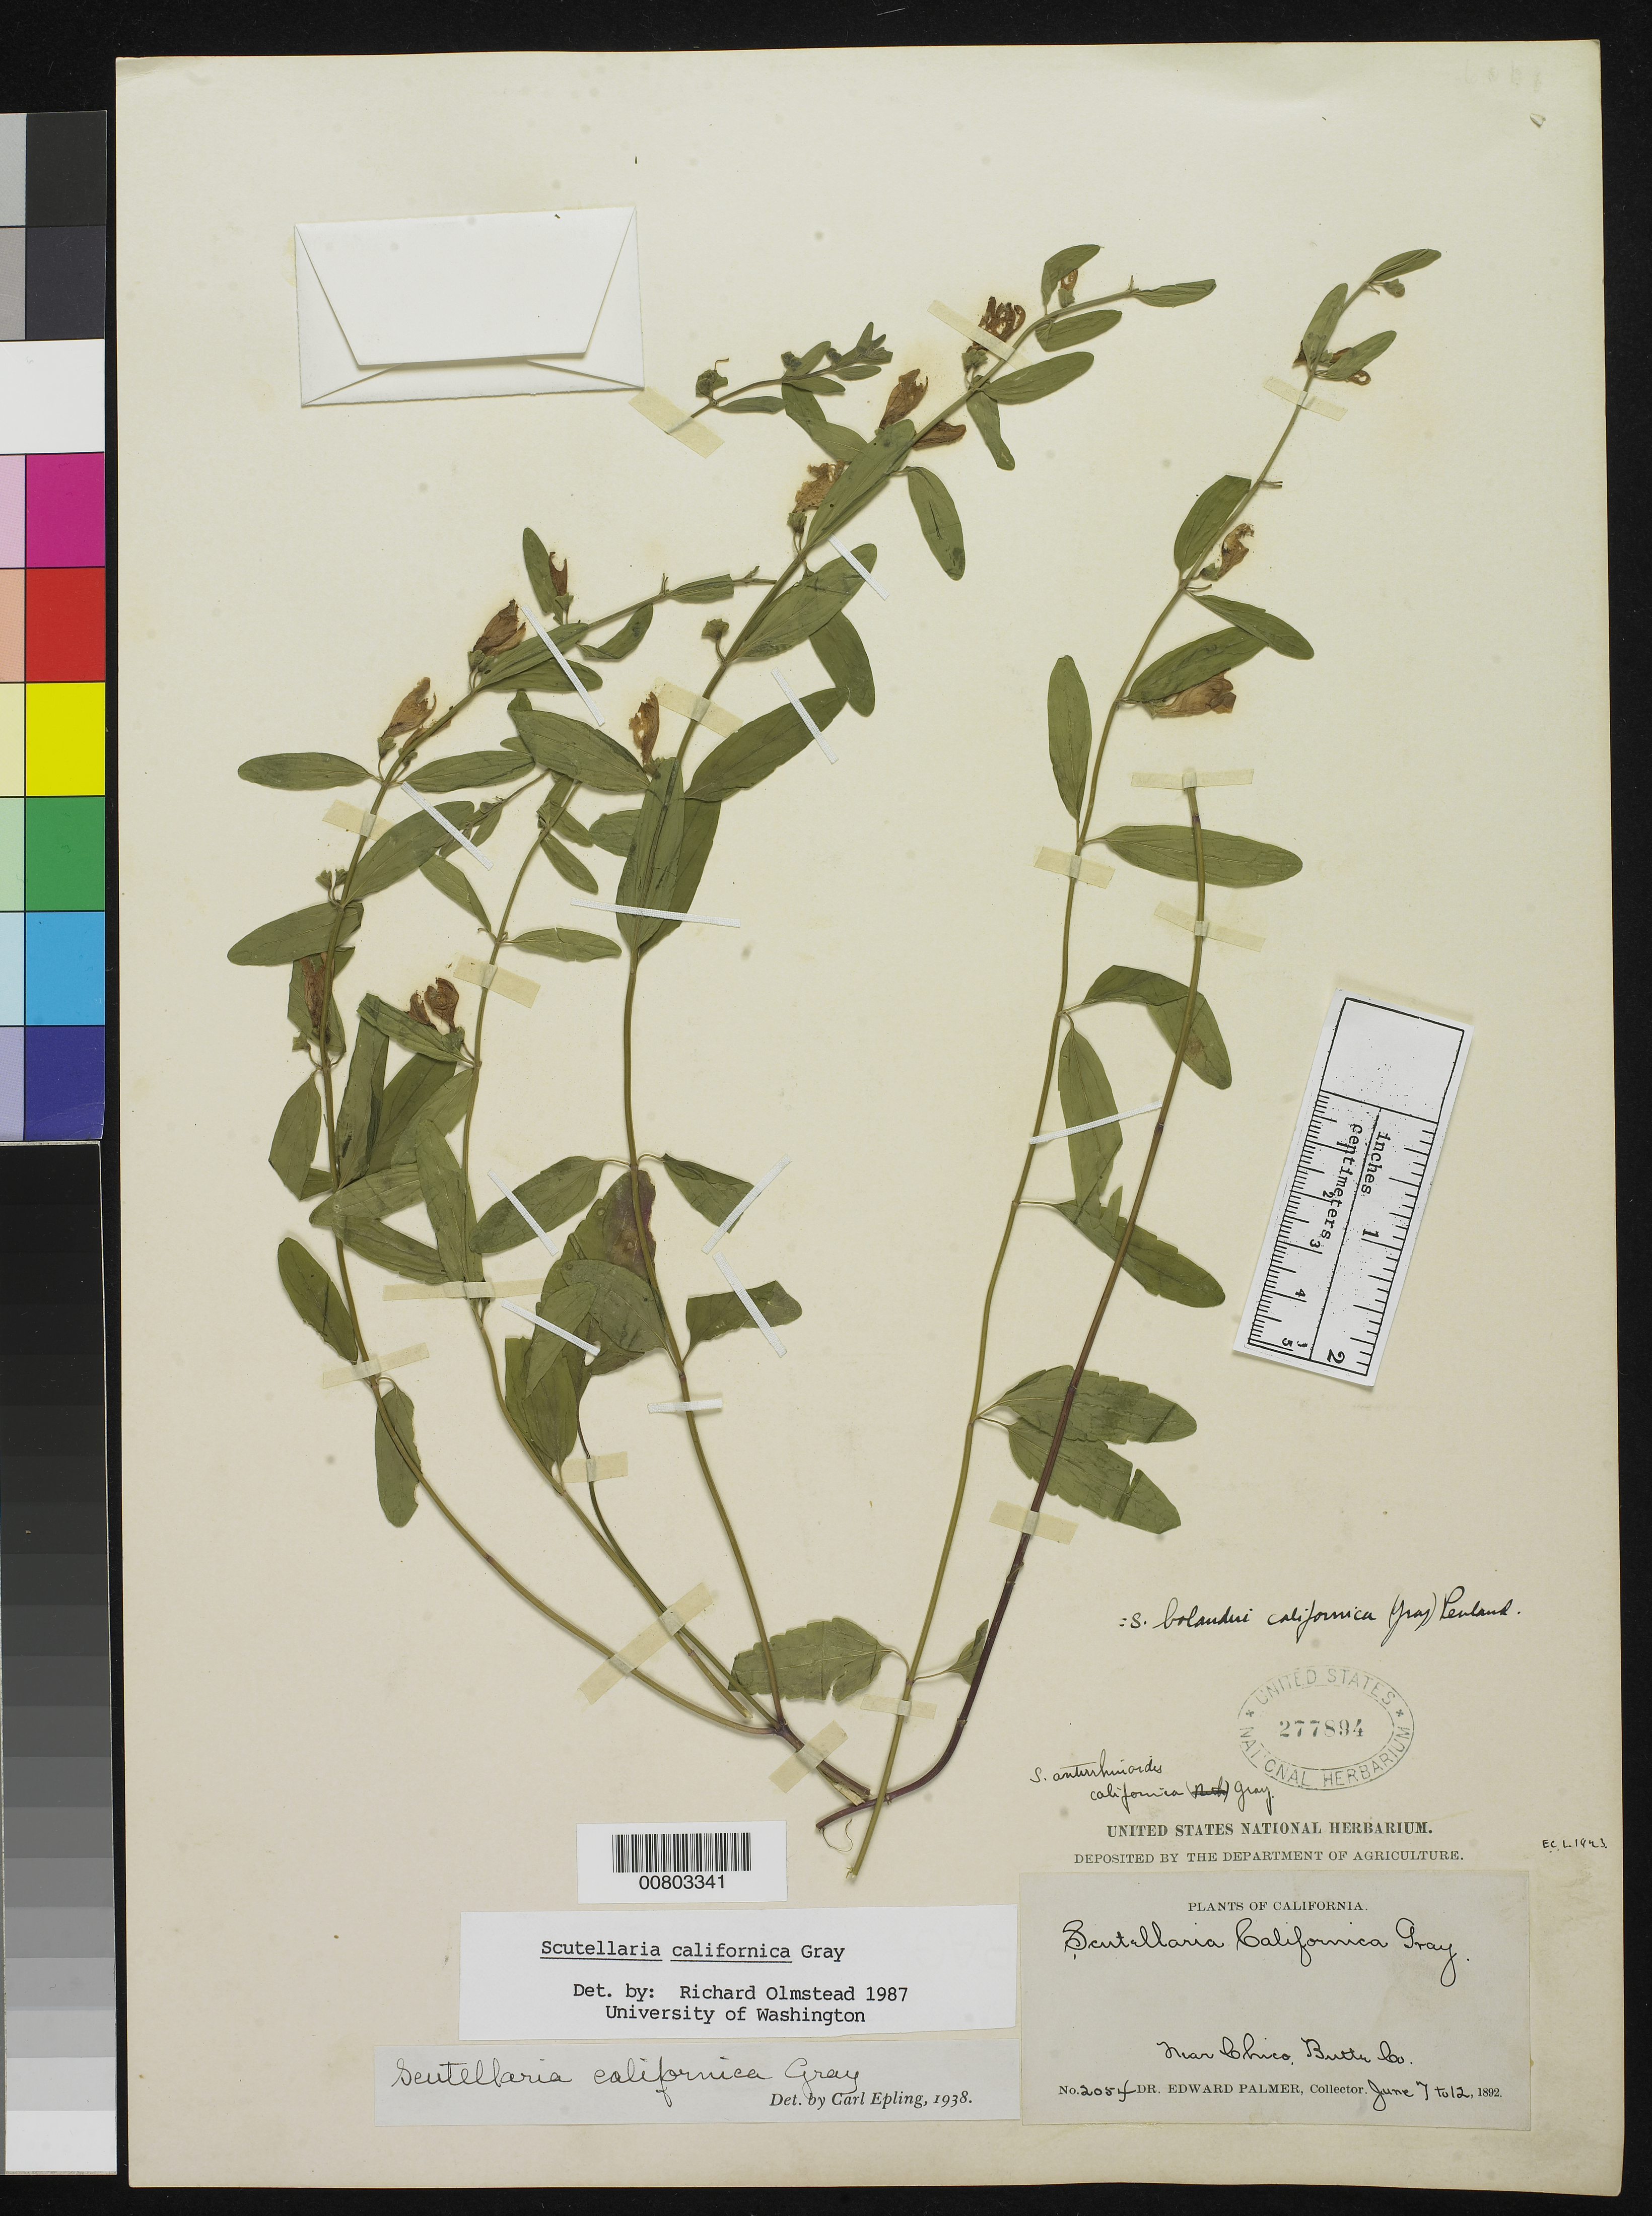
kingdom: Plantae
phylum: Tracheophyta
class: Magnoliopsida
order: Lamiales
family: Lamiaceae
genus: Scutellaria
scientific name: Scutellaria californica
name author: A. Gray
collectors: E. Palmer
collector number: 2054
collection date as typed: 07 Jun 1892 to 12 Jun 1892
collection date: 1892-06-07/1892-06-12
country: United States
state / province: California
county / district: Butte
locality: Near Chico, Butte County, California.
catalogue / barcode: US 277894